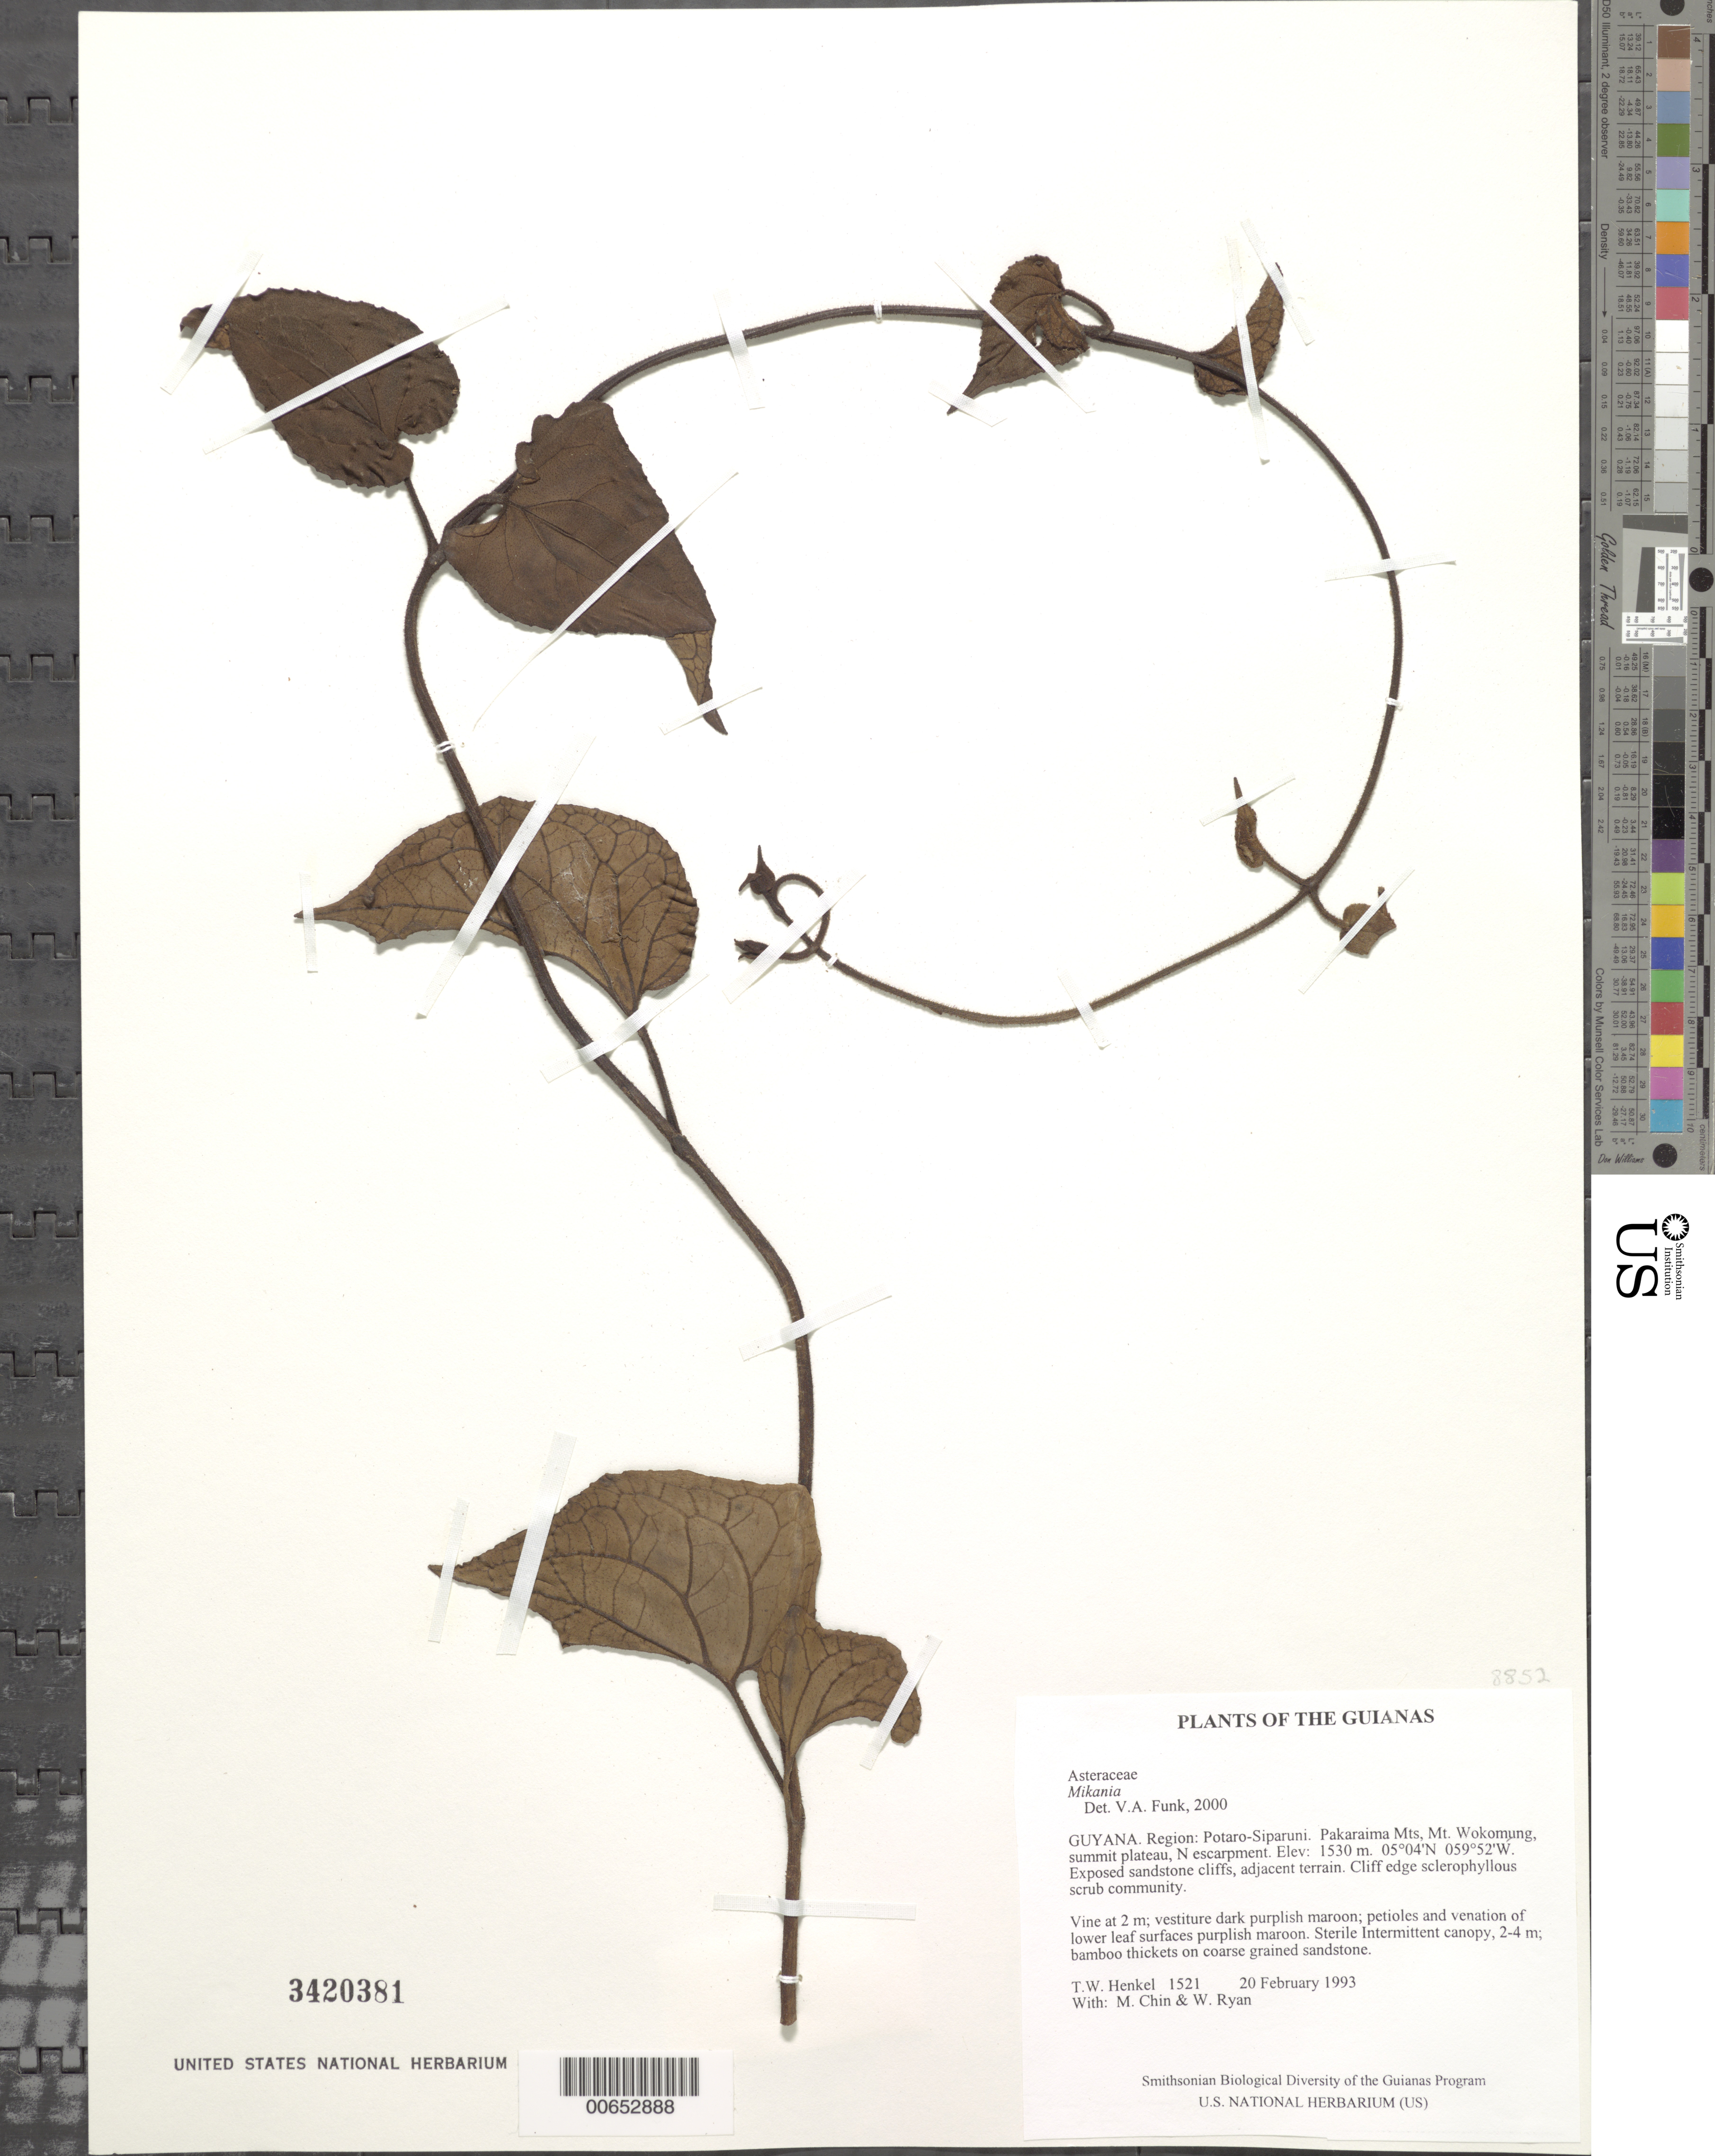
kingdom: Plantae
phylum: Tracheophyta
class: Magnoliopsida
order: Asterales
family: Asteraceae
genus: Mikania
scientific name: Mikania sp.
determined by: Funk, Vicki A., (BOT), Smithsonian Institution - National Museum of Natural History (UNITED STATES)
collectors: T. Henkel, M. Chin & W. Ryan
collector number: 1521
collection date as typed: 20 February 1993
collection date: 1993-02-20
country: Guyana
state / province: Potaro-Siparuni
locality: Pakaraima Mts, Mt. Wokomung, summit plateau, N escarpment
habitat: Exposed sandstone cliffs, adjacent terrain. Cliff edge sclerophyllous scrub community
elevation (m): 1530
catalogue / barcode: US 3420381